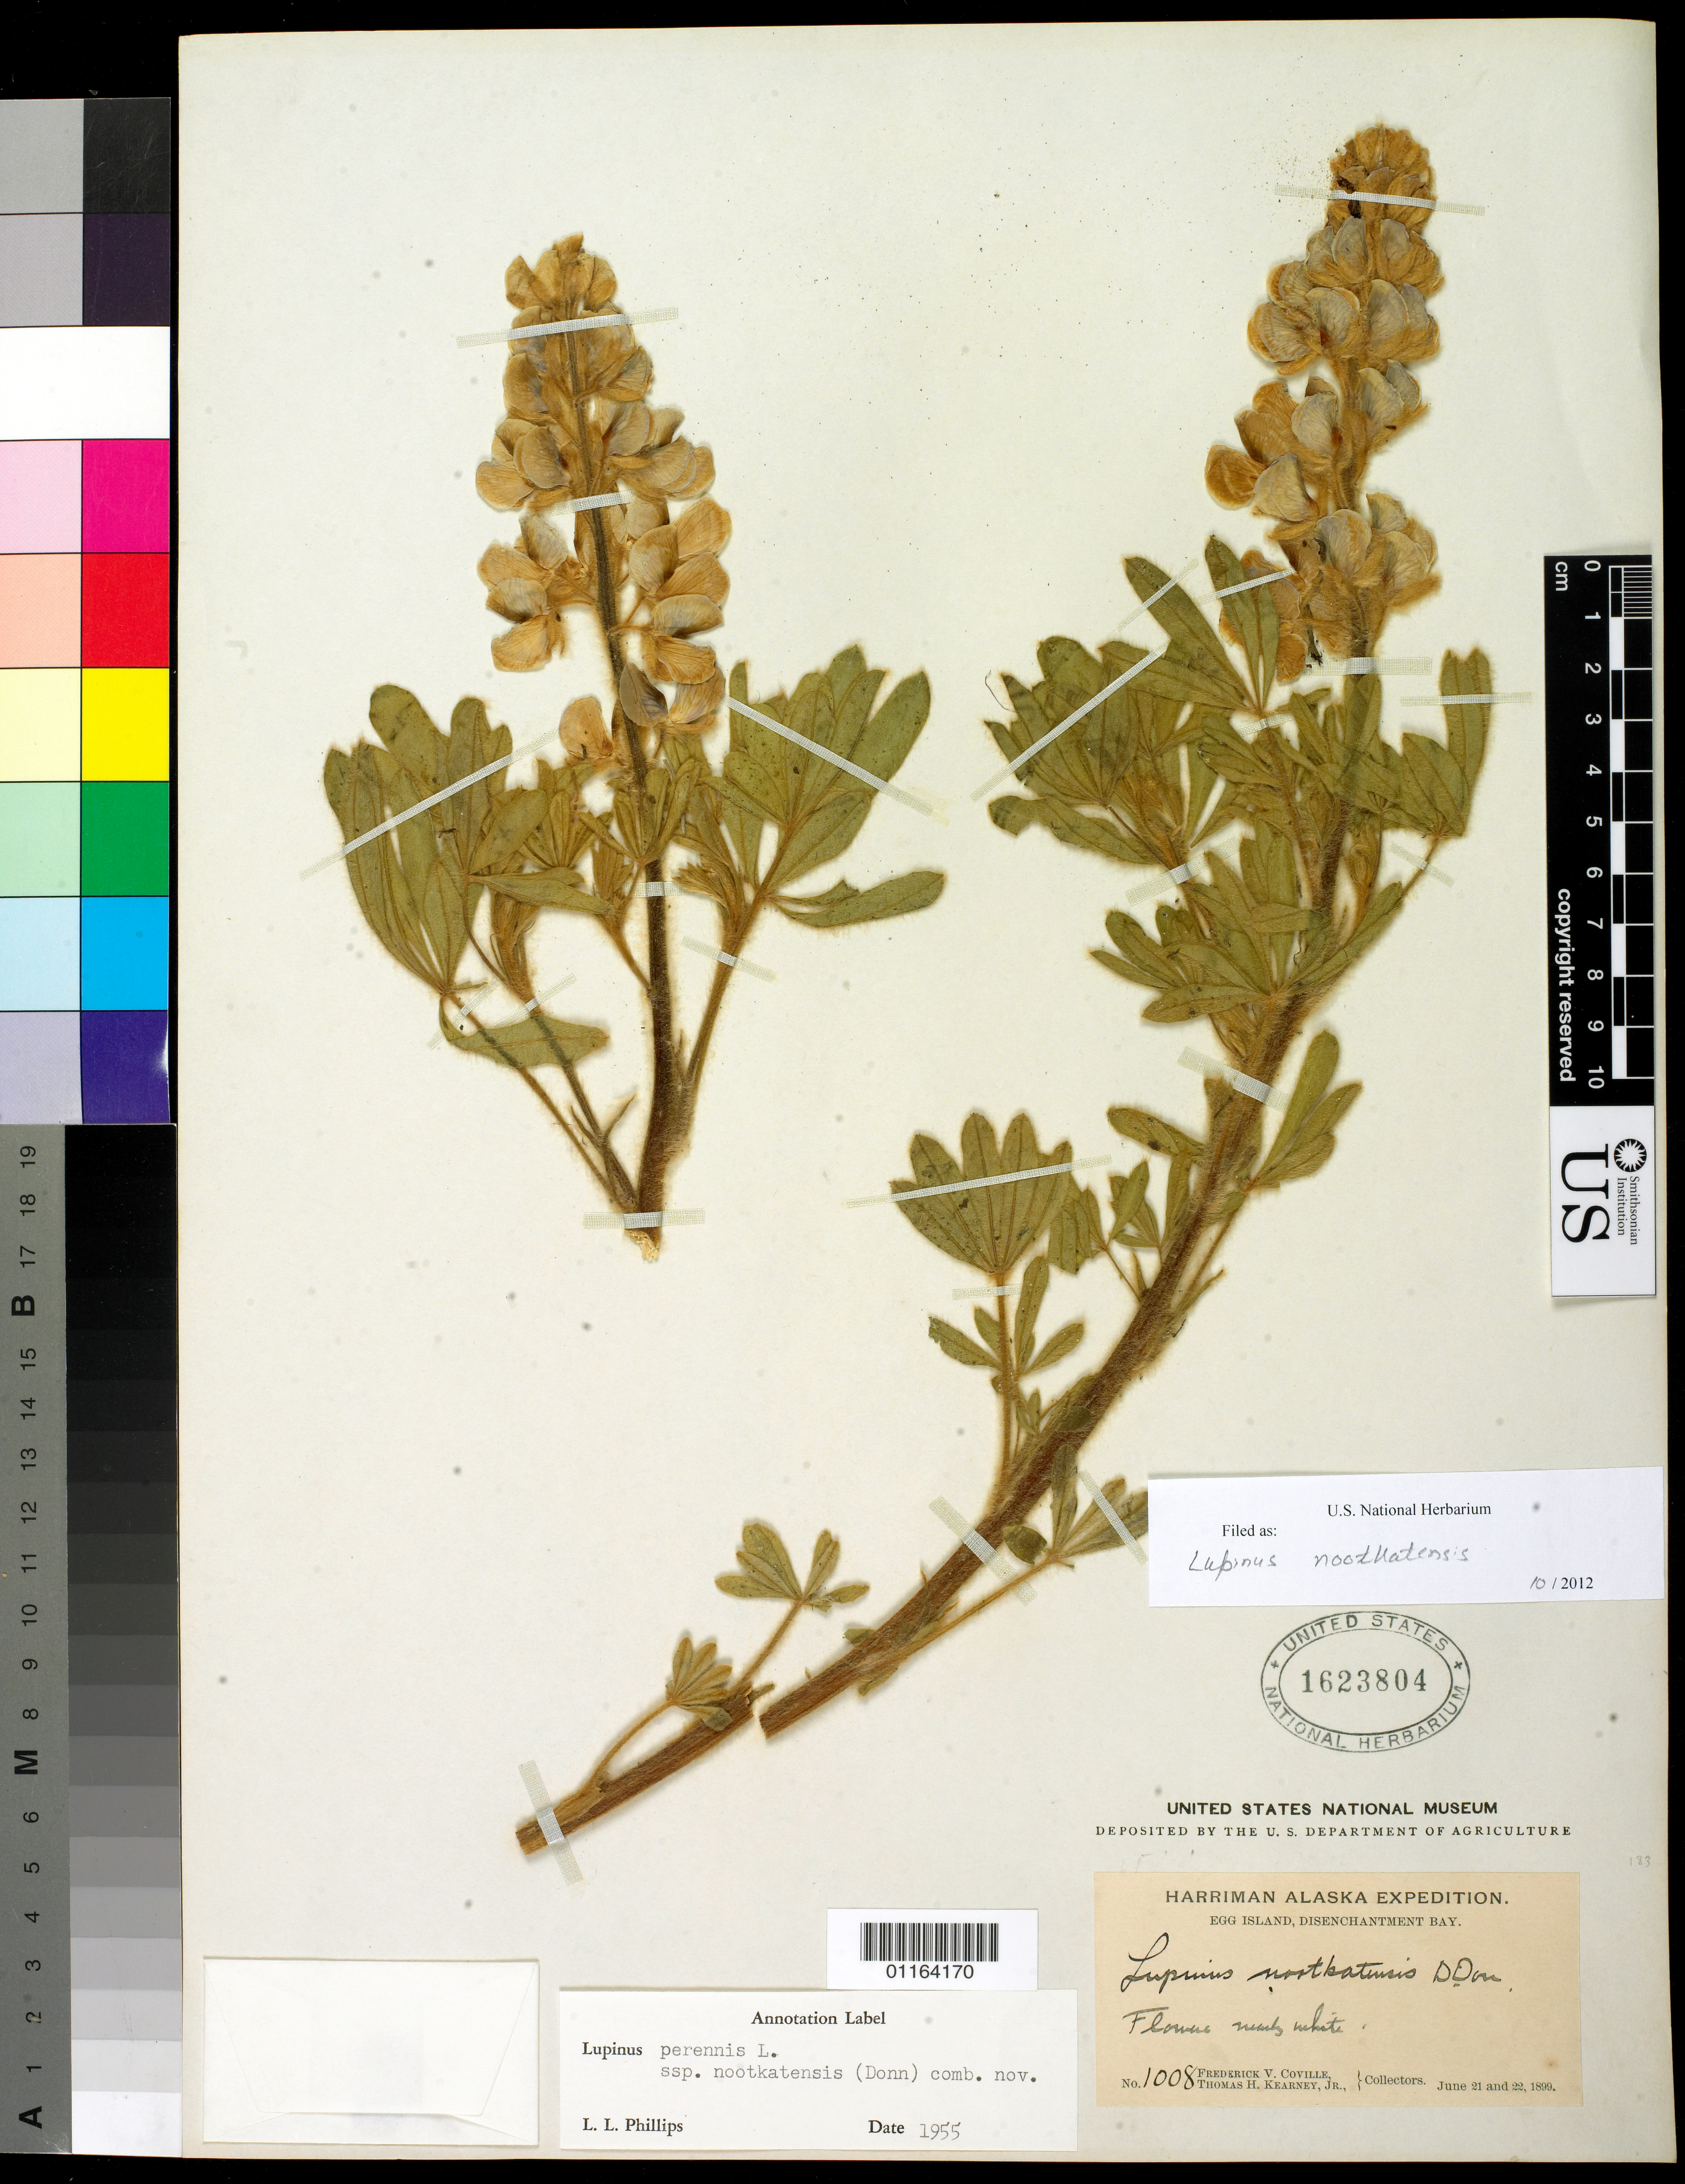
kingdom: Plantae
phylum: Tracheophyta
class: Magnoliopsida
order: Fabales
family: Fabaceae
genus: Lupinus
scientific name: Lupinus nootkatensis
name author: Donn ex Sims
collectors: F. V. Coville & T. H. Kearney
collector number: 1008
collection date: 1899-06-21/1899-06-22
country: United States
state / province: Alaska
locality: Egg Island, Disenchantment Bay.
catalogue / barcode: US 1623804